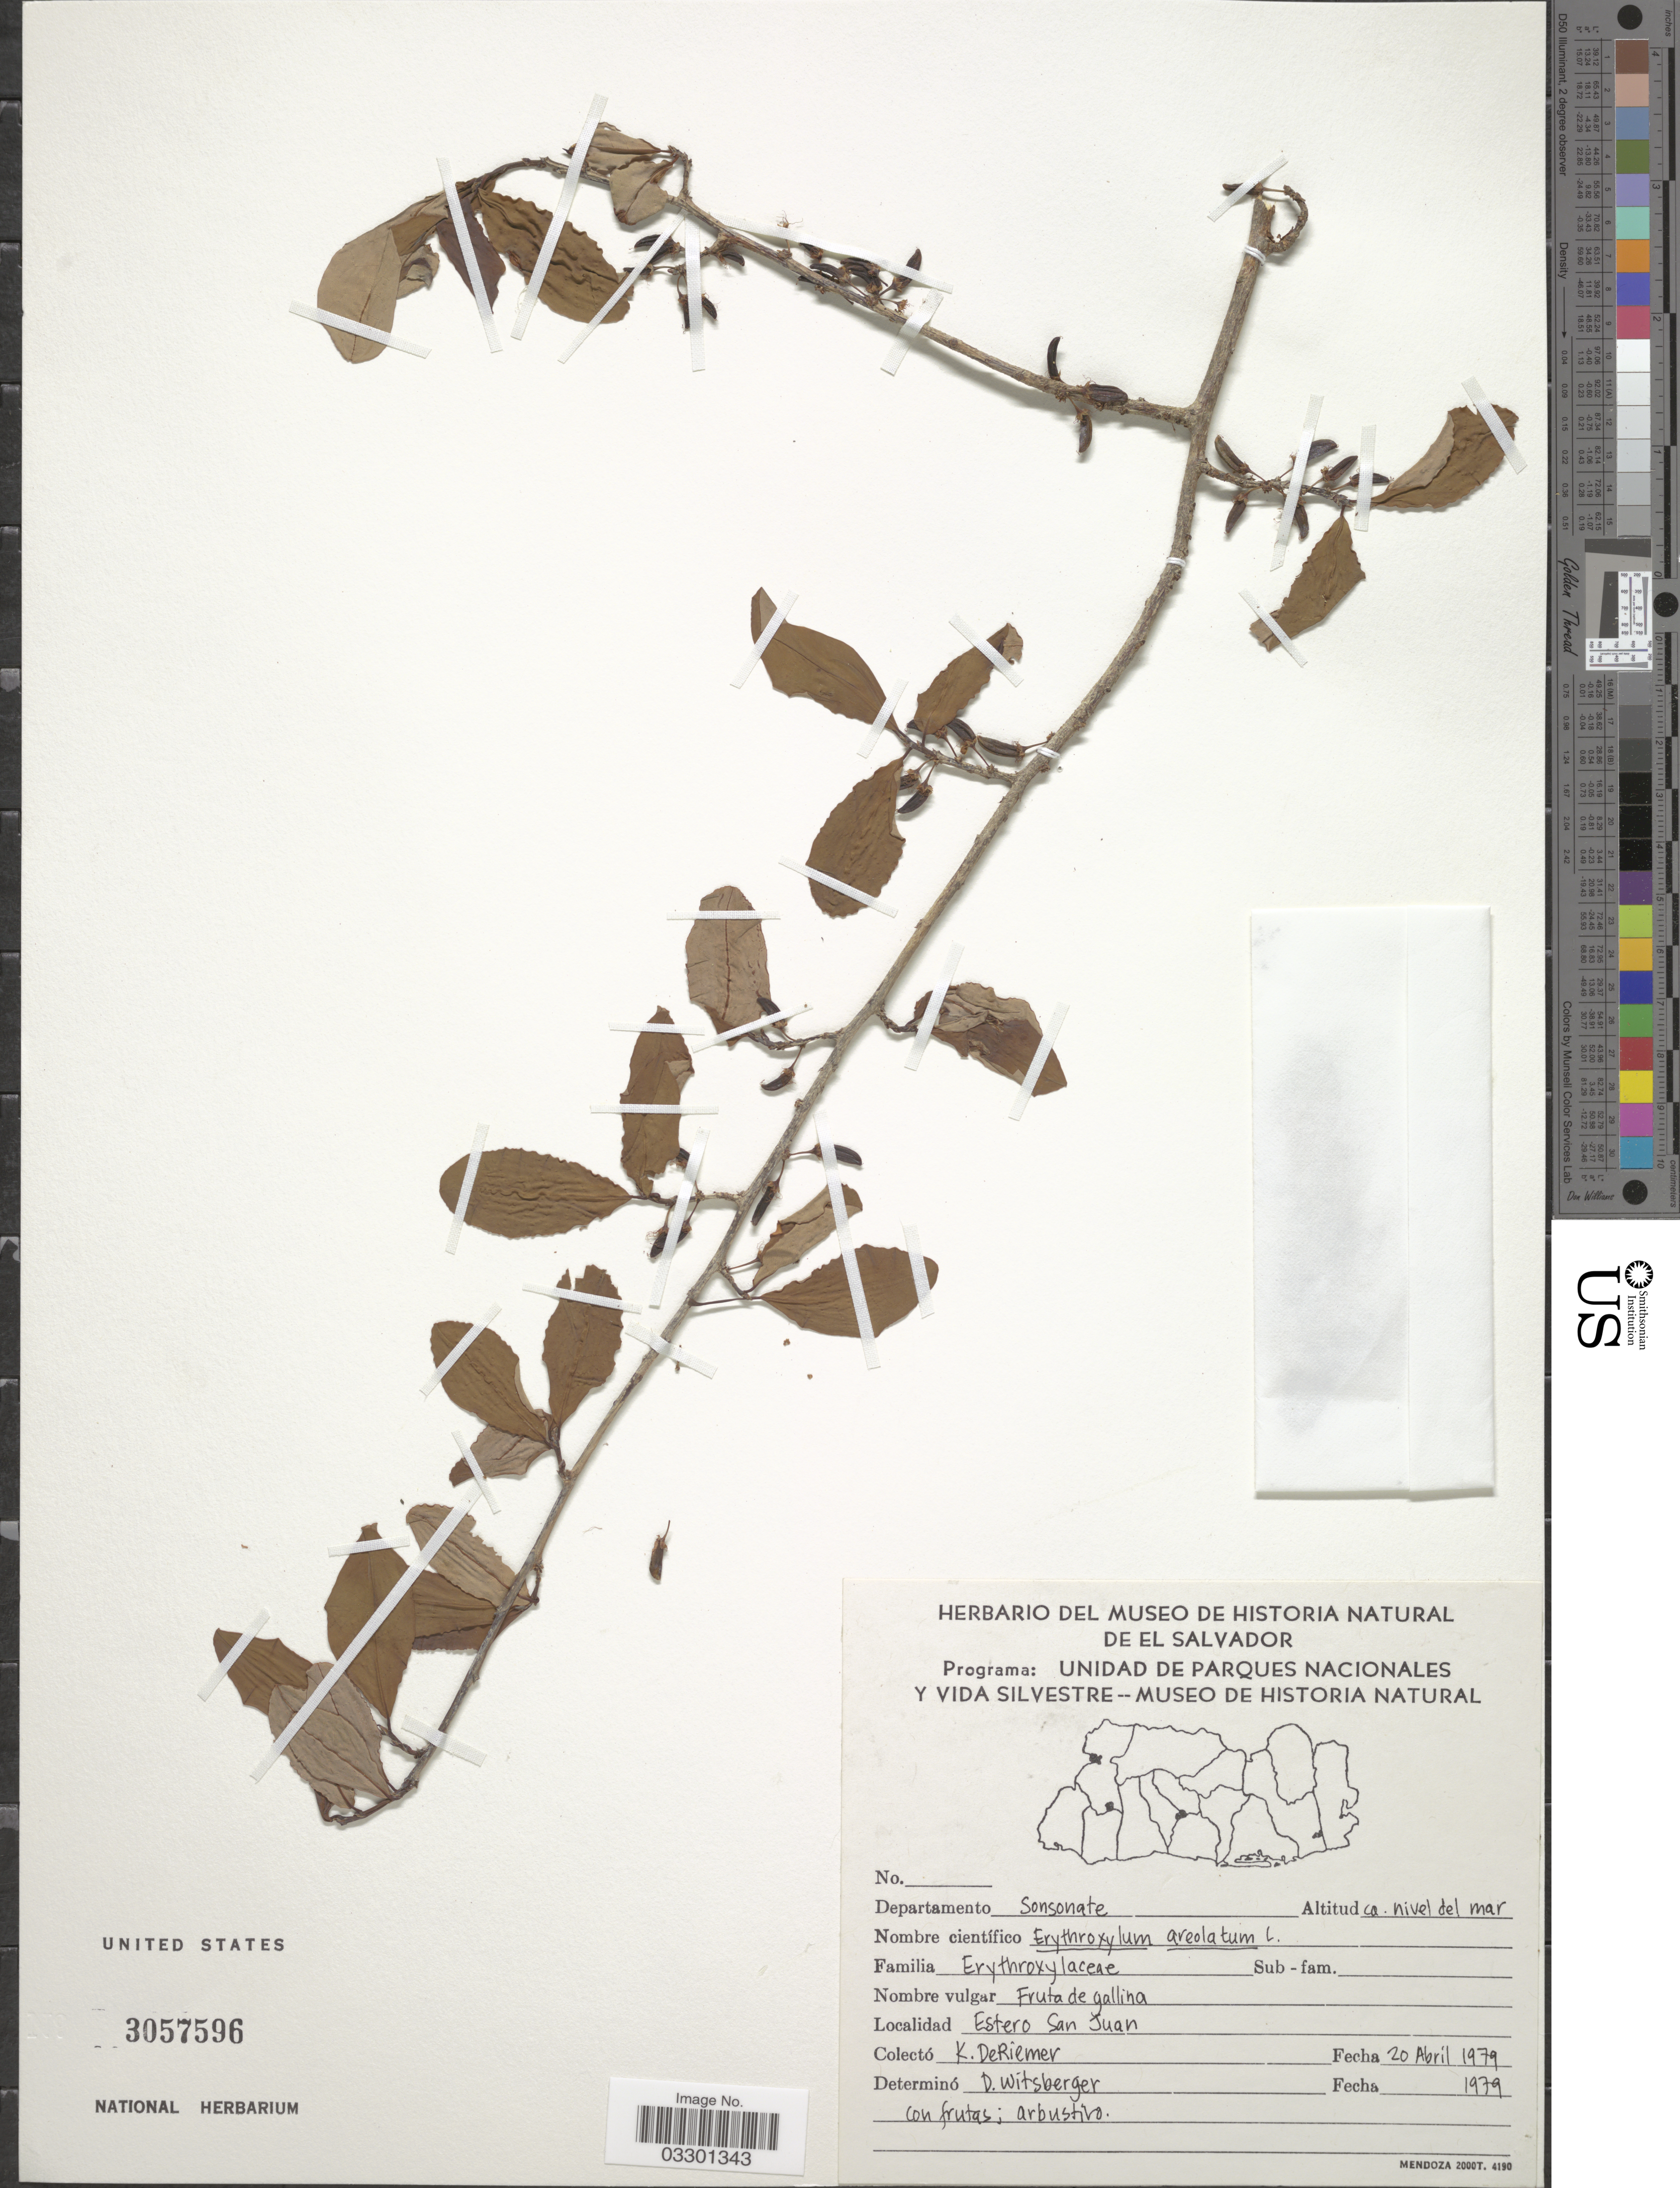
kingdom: Plantae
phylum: Tracheophyta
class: Magnoliopsida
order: Malpighiales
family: Erythroxylaceae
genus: Erythroxylum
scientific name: Erythroxylum areolatum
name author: L.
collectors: K. DeRiemer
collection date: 1979-04-20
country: El Salvador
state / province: Sonsonate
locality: Departamento Sonsonate. Estero San Juan.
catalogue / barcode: US 3057596